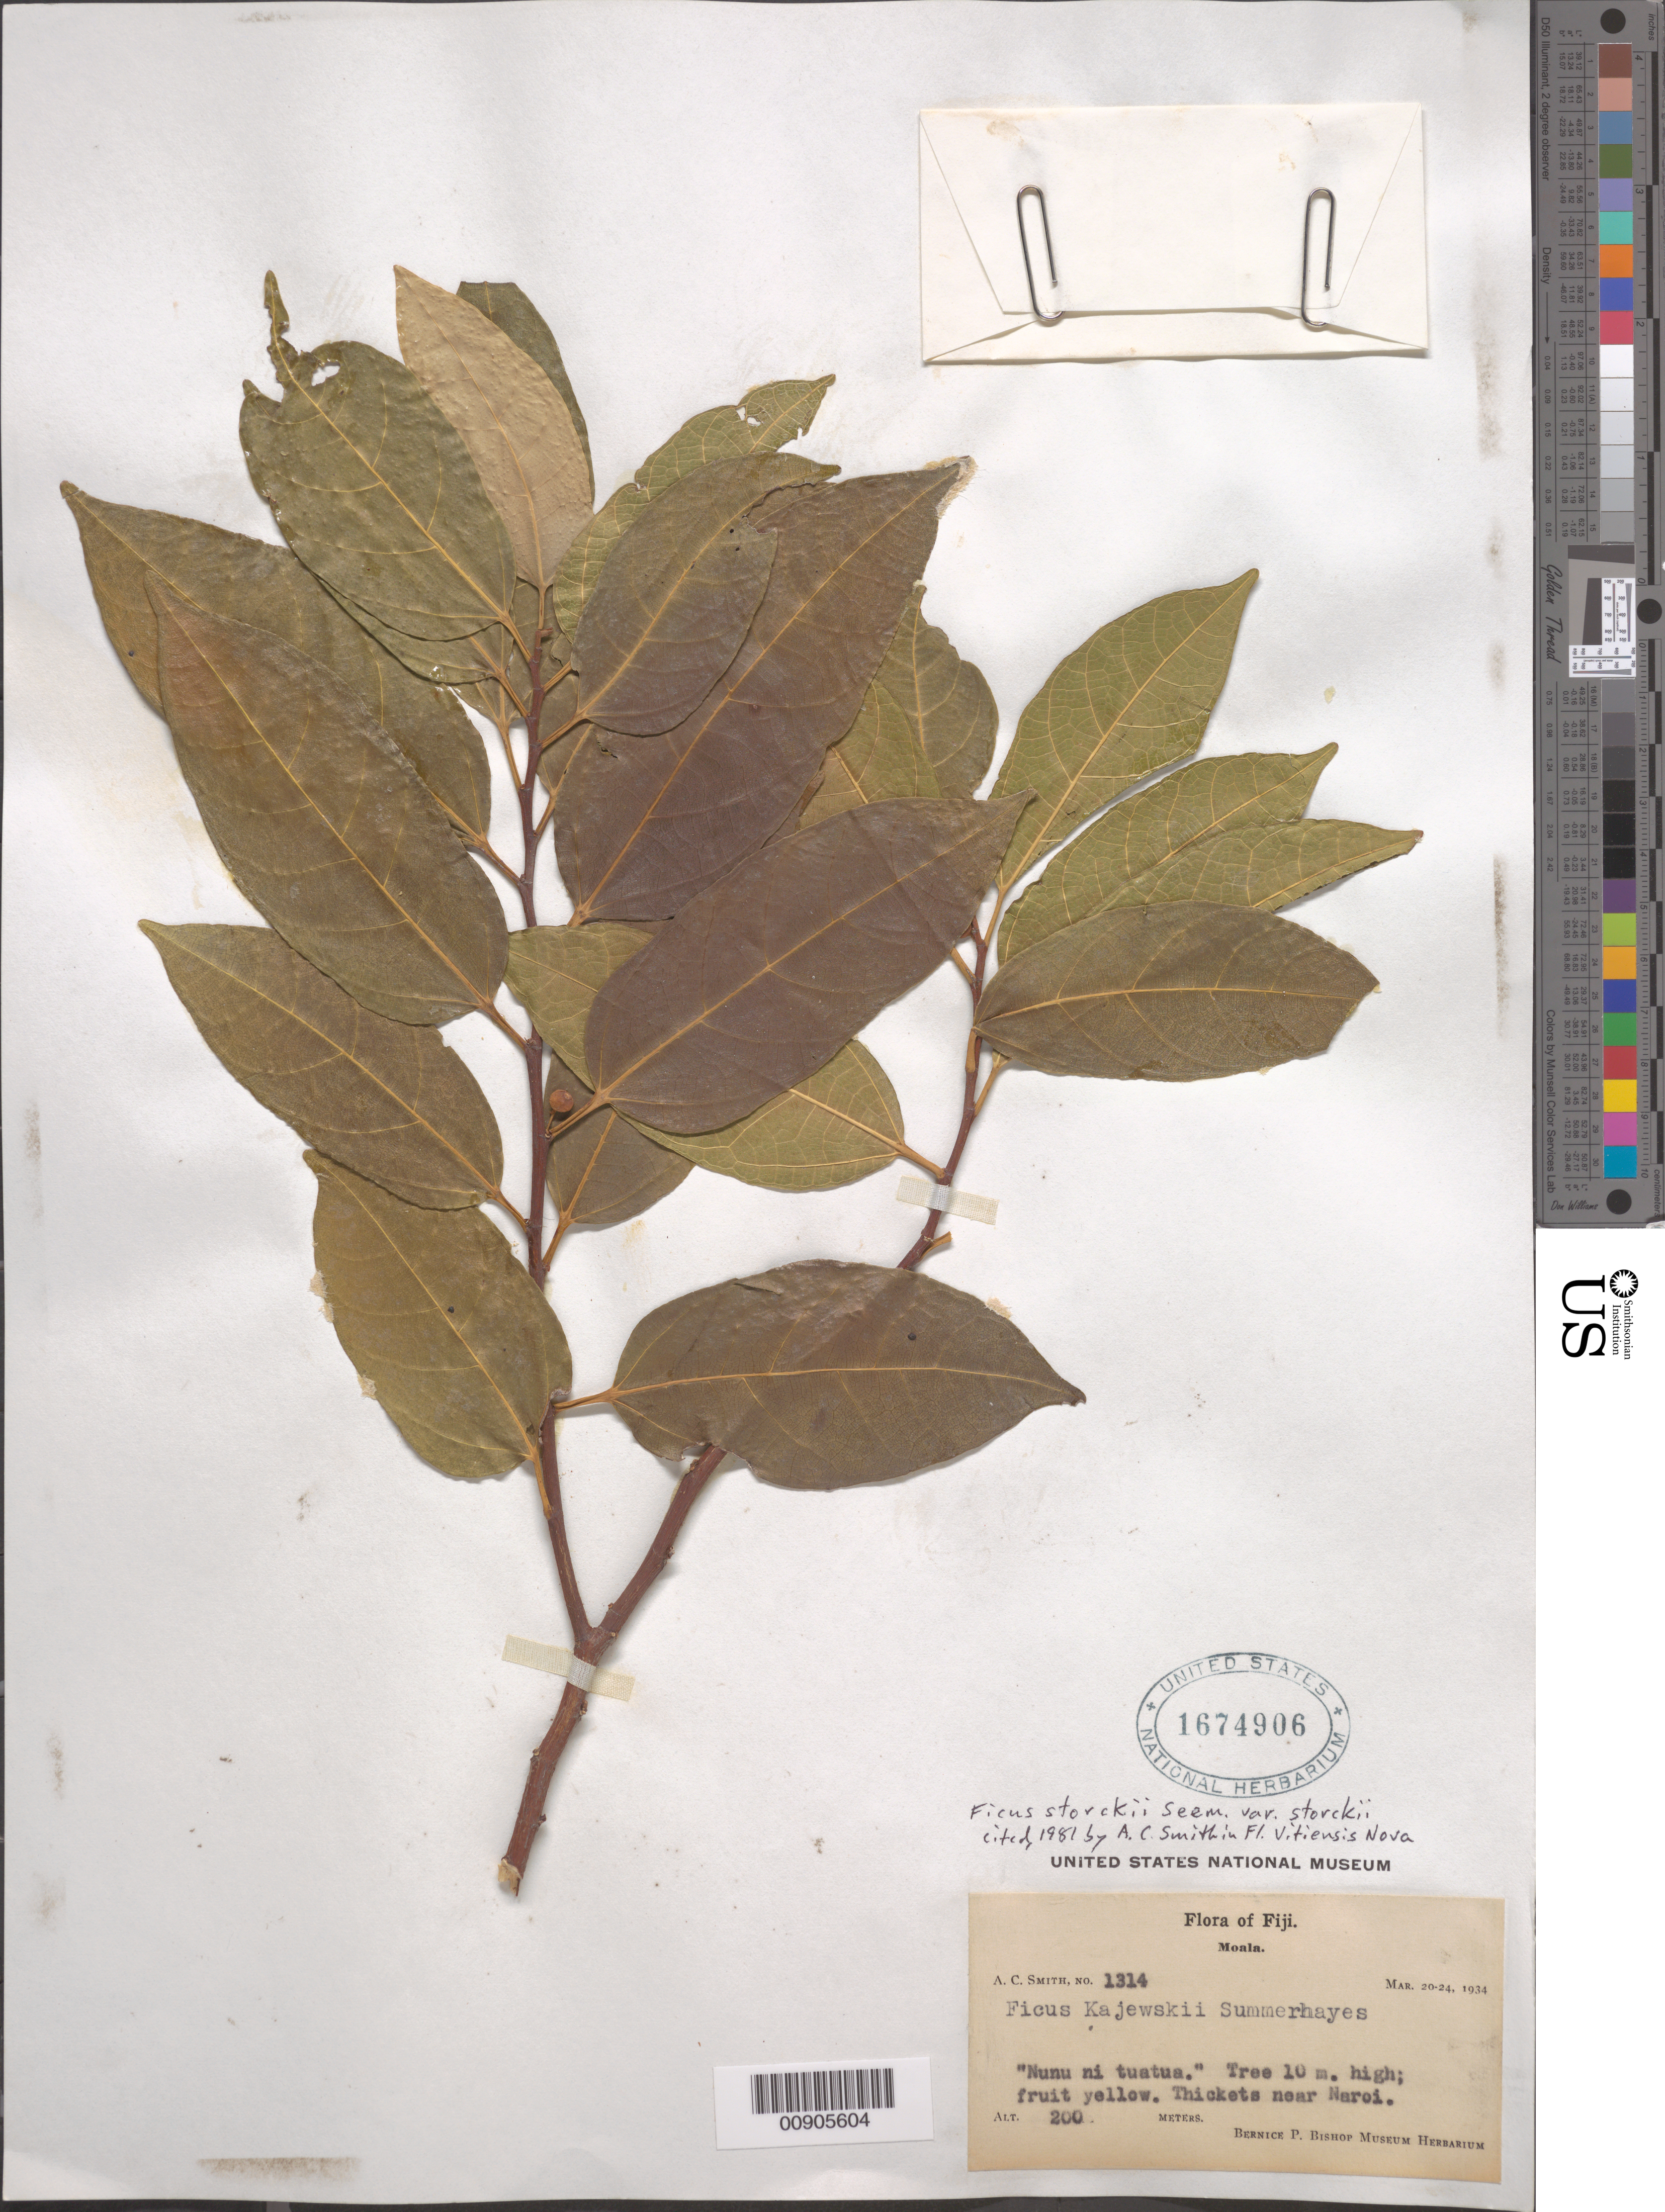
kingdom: Plantae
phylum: Tracheophyta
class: Magnoliopsida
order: Rosales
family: Moraceae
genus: Ficus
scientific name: Ficus storckii var. storckii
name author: Seem.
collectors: C. A. Smith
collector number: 1314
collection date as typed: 20 Mar 1934 to 24 Mar 1934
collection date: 1934-03-20/1934-03-24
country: Fiji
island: Moala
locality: Naroi.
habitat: Thickets near Naroi.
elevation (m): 200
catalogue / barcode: US 1674906